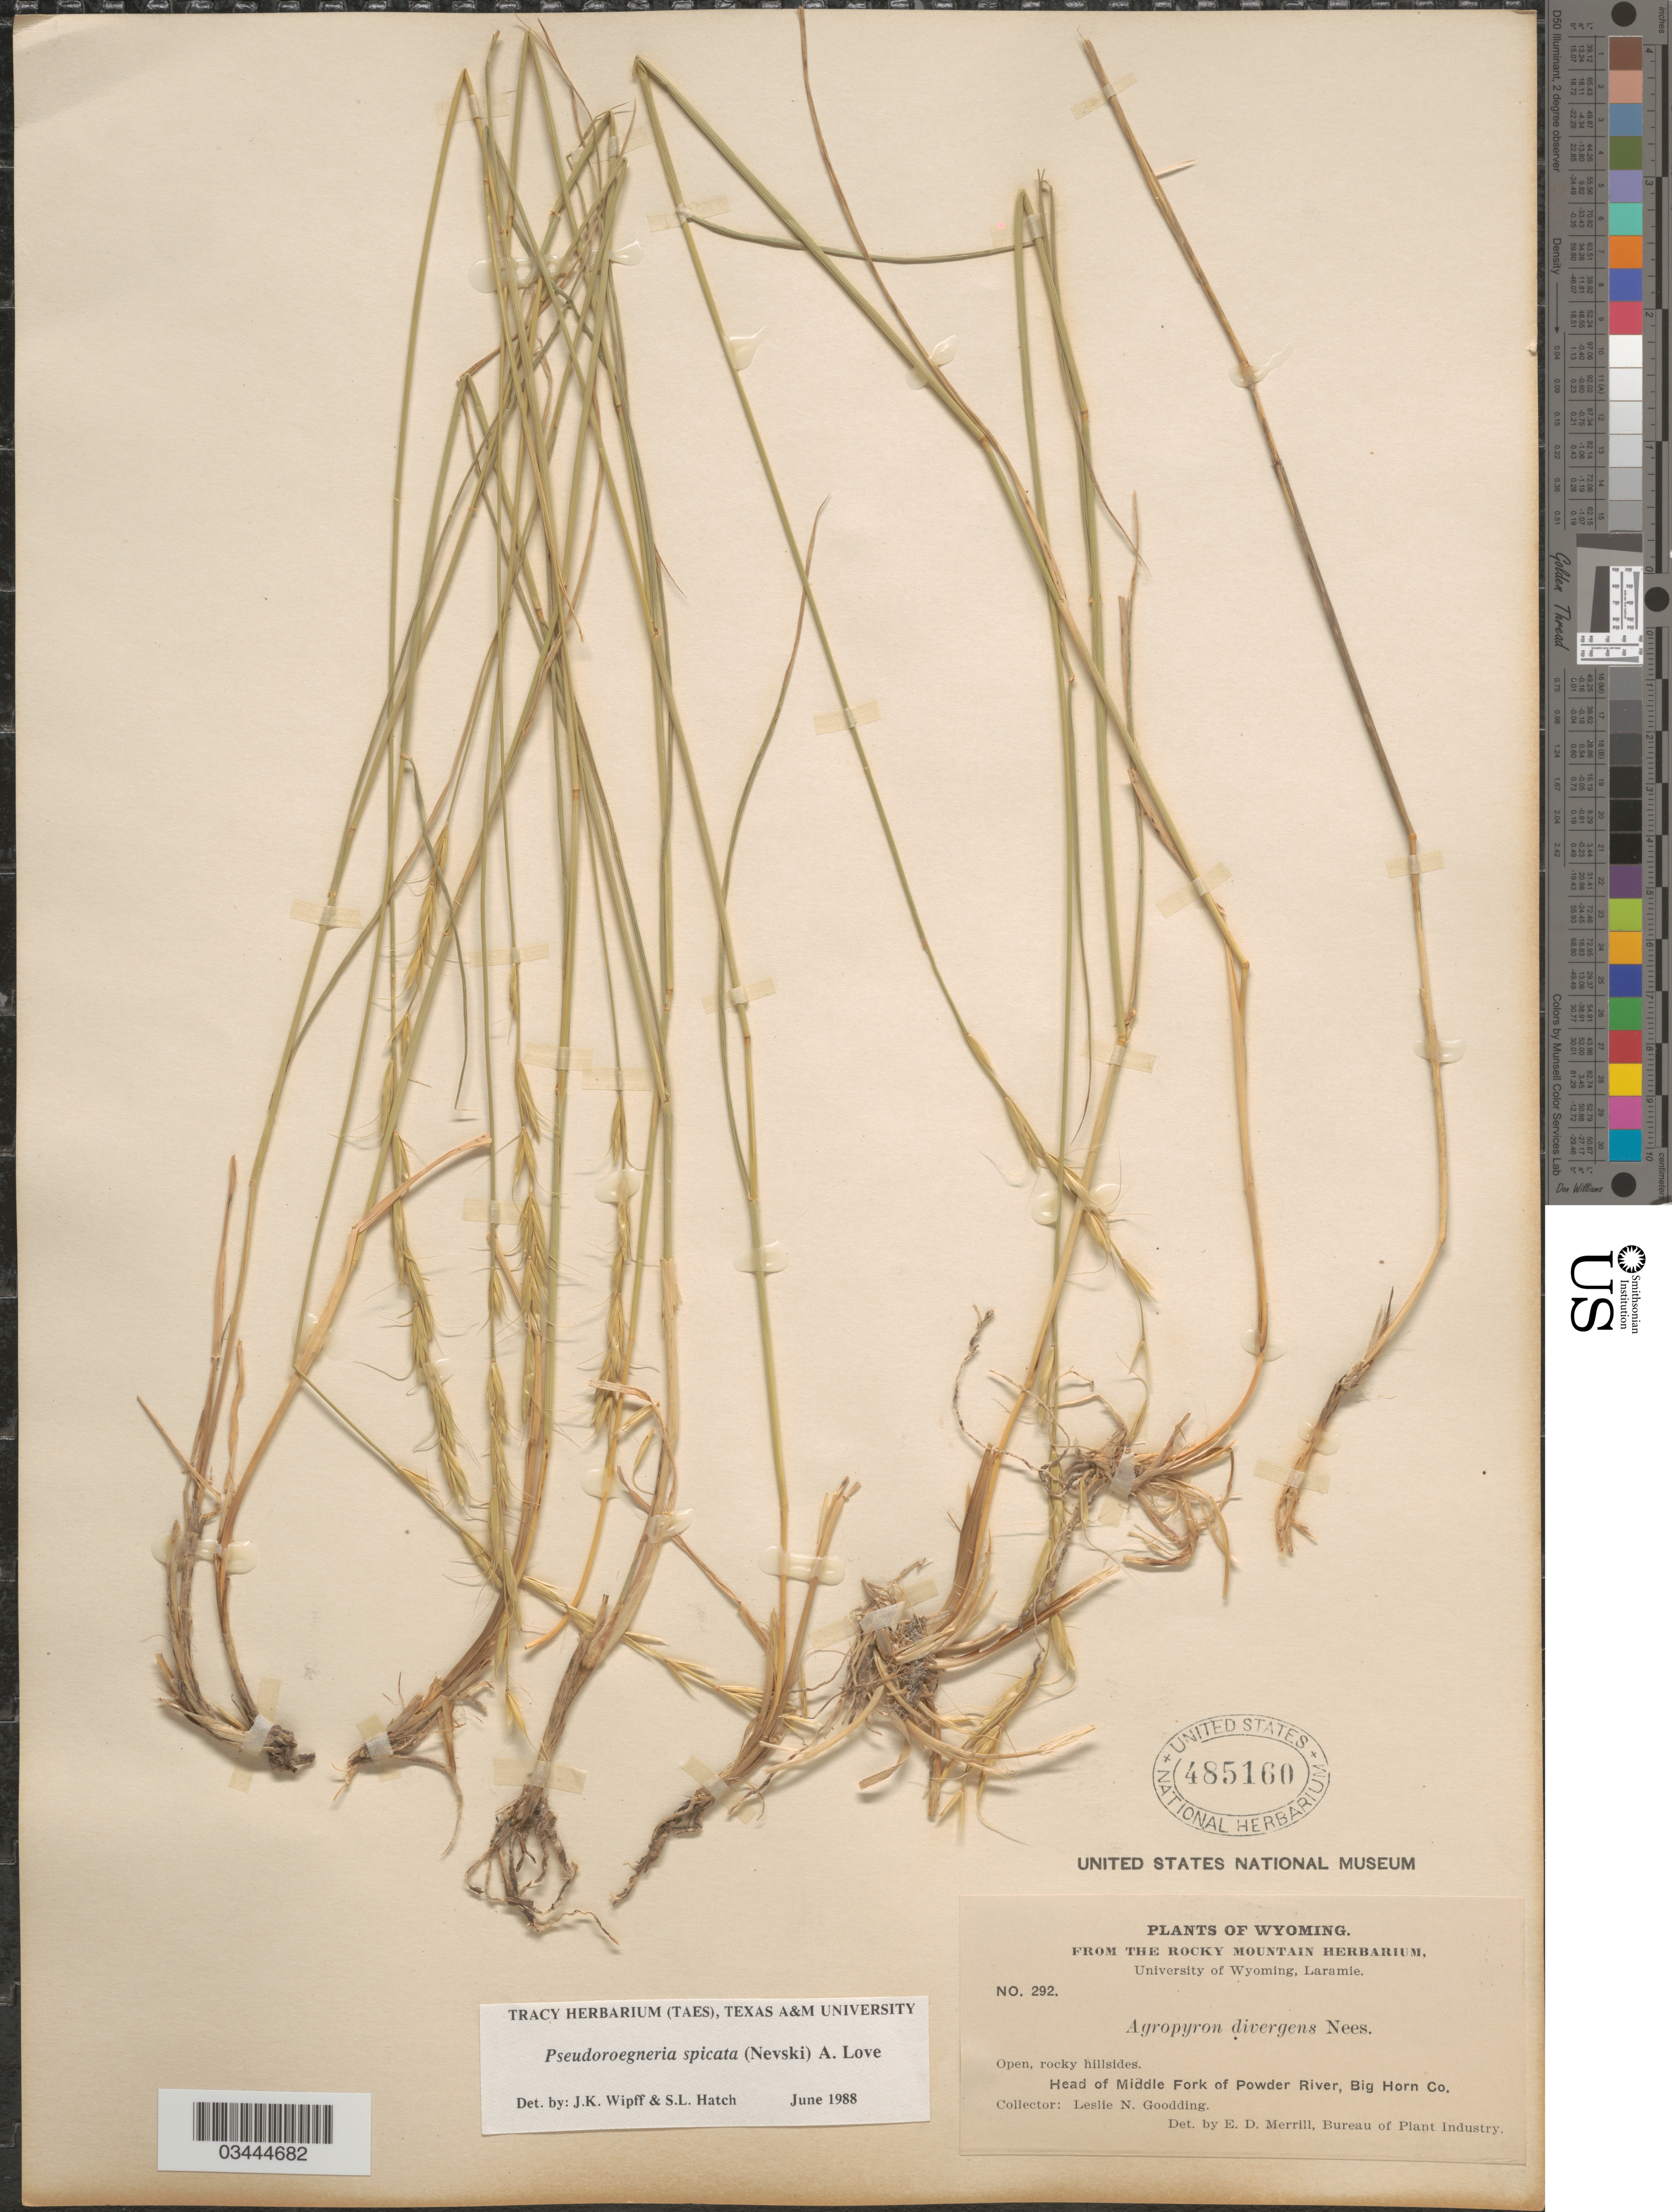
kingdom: Plantae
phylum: Tracheophyta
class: Liliopsida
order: Poales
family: Poaceae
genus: Pseudoroegneria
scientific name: Pseudoroegneria spicata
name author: (Pursh) Á. Löve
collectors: L. N. Goodding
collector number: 292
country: United States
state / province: Wyoming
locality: Head of Middle Fork of Powder River, Big Horn Co.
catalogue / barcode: US 485160